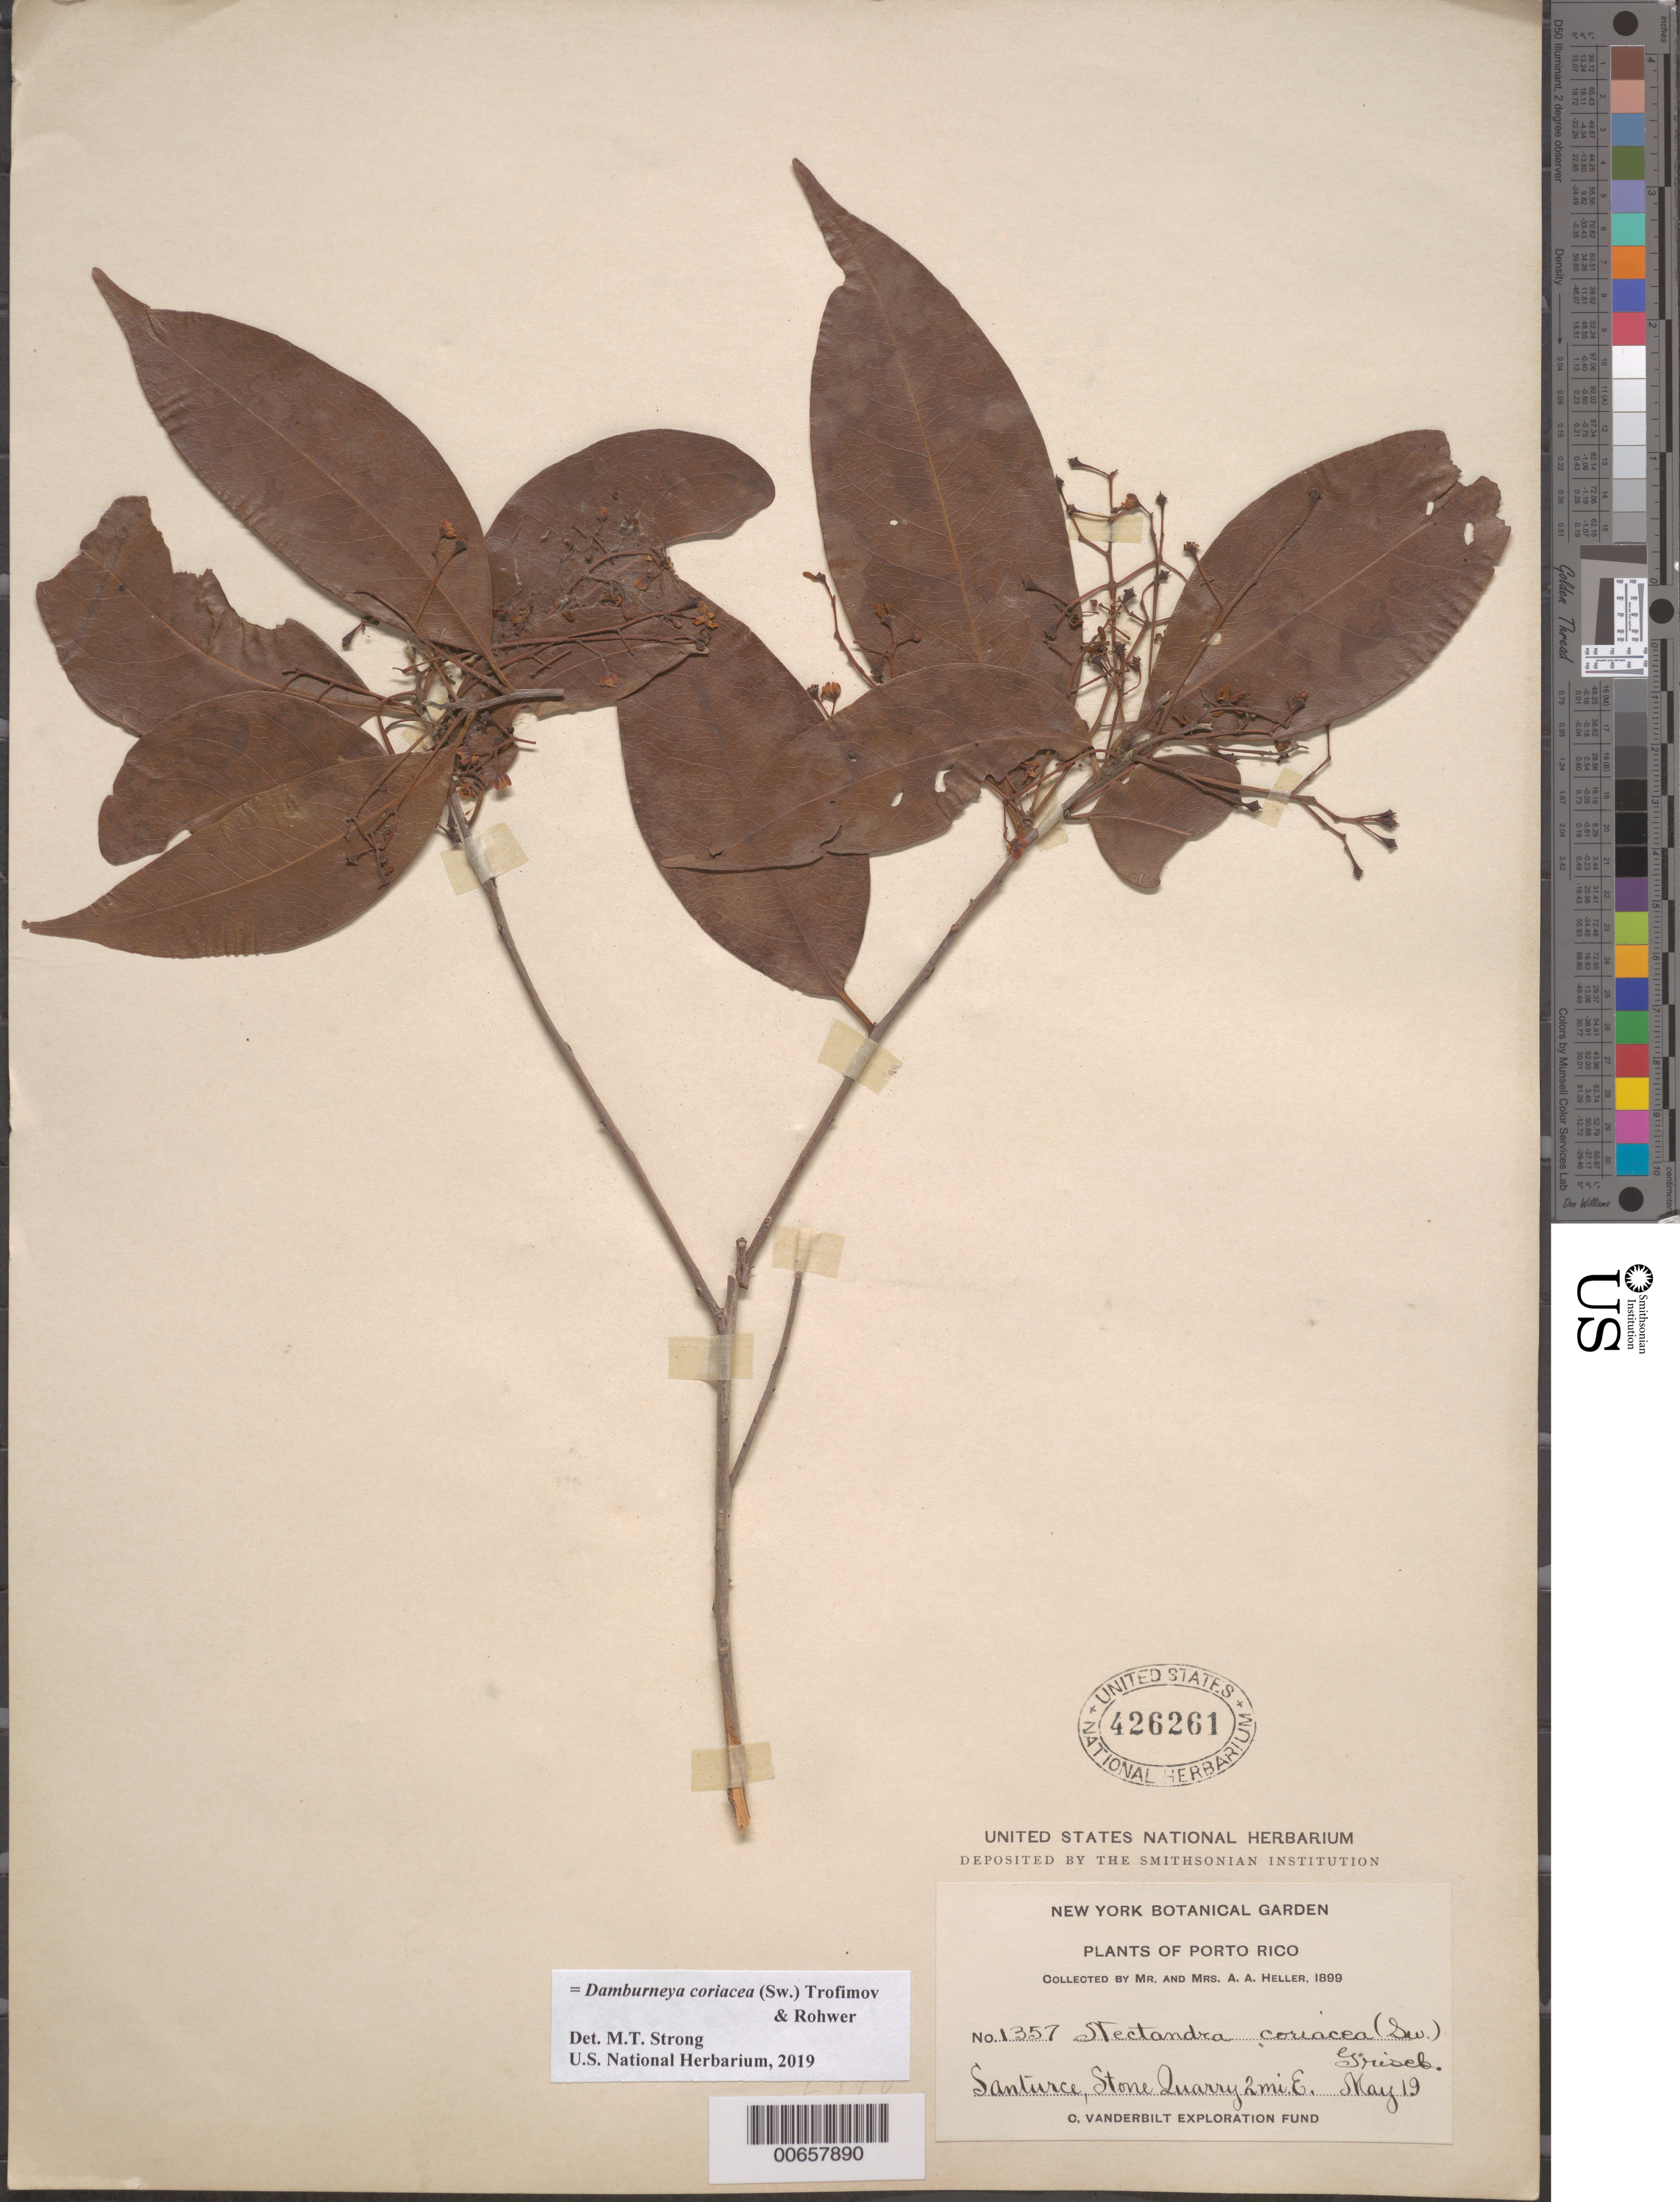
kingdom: Plantae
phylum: Tracheophyta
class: Magnoliopsida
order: Laurales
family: Lauraceae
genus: Damburneya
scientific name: Damburneya coriacea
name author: (Sw.) Trofimov & Rohwer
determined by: Strong, M. T., (US), Smithsonian Institution - National Museum of Natural History (UNITED STATES)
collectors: A. A. Heller & -- Heller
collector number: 1357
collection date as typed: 19 May 1899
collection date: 1899-05-19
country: Puerto Rico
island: Greater Antilles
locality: Santurce, Stone Quarry 2 mi E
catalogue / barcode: US 426261